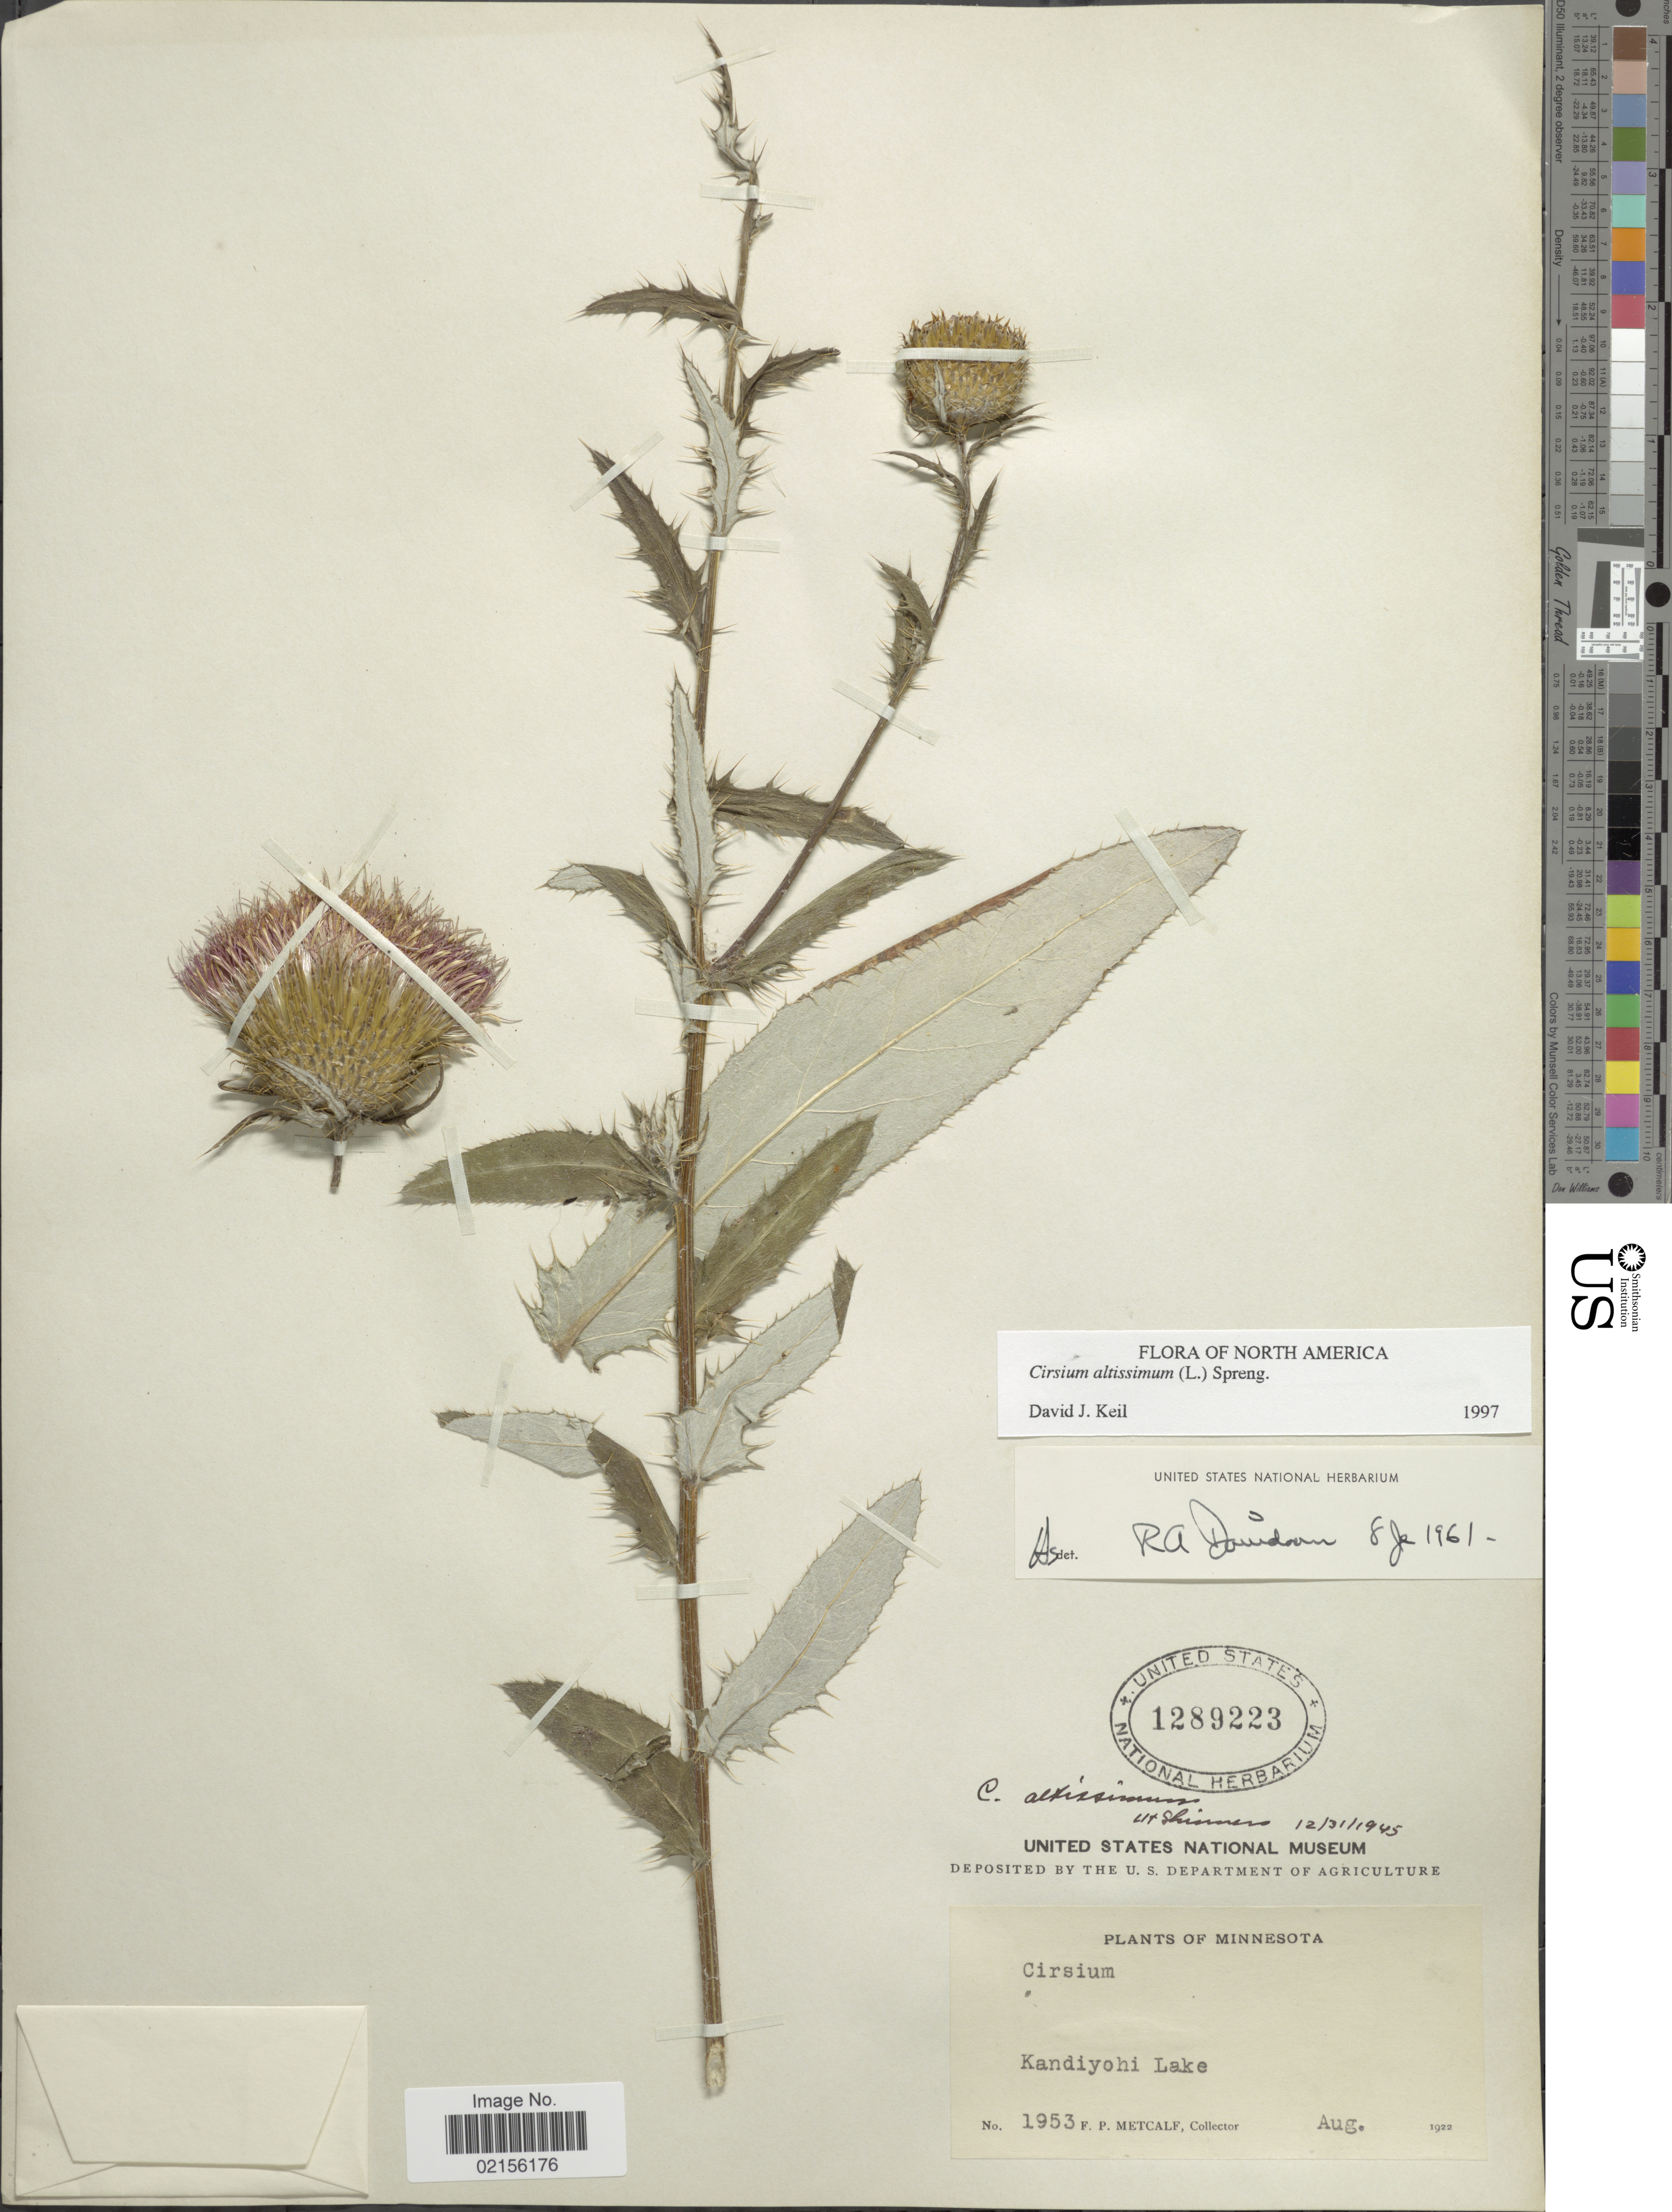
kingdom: Plantae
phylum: Tracheophyta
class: Magnoliopsida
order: Asterales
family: Asteraceae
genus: Cirsium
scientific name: Cirsium altissimum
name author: (L.) Spreng.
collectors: F. Metcalf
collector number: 1953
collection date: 1922-08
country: United States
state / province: Minnesota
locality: Kandiyohi Lake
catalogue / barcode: US 1289223